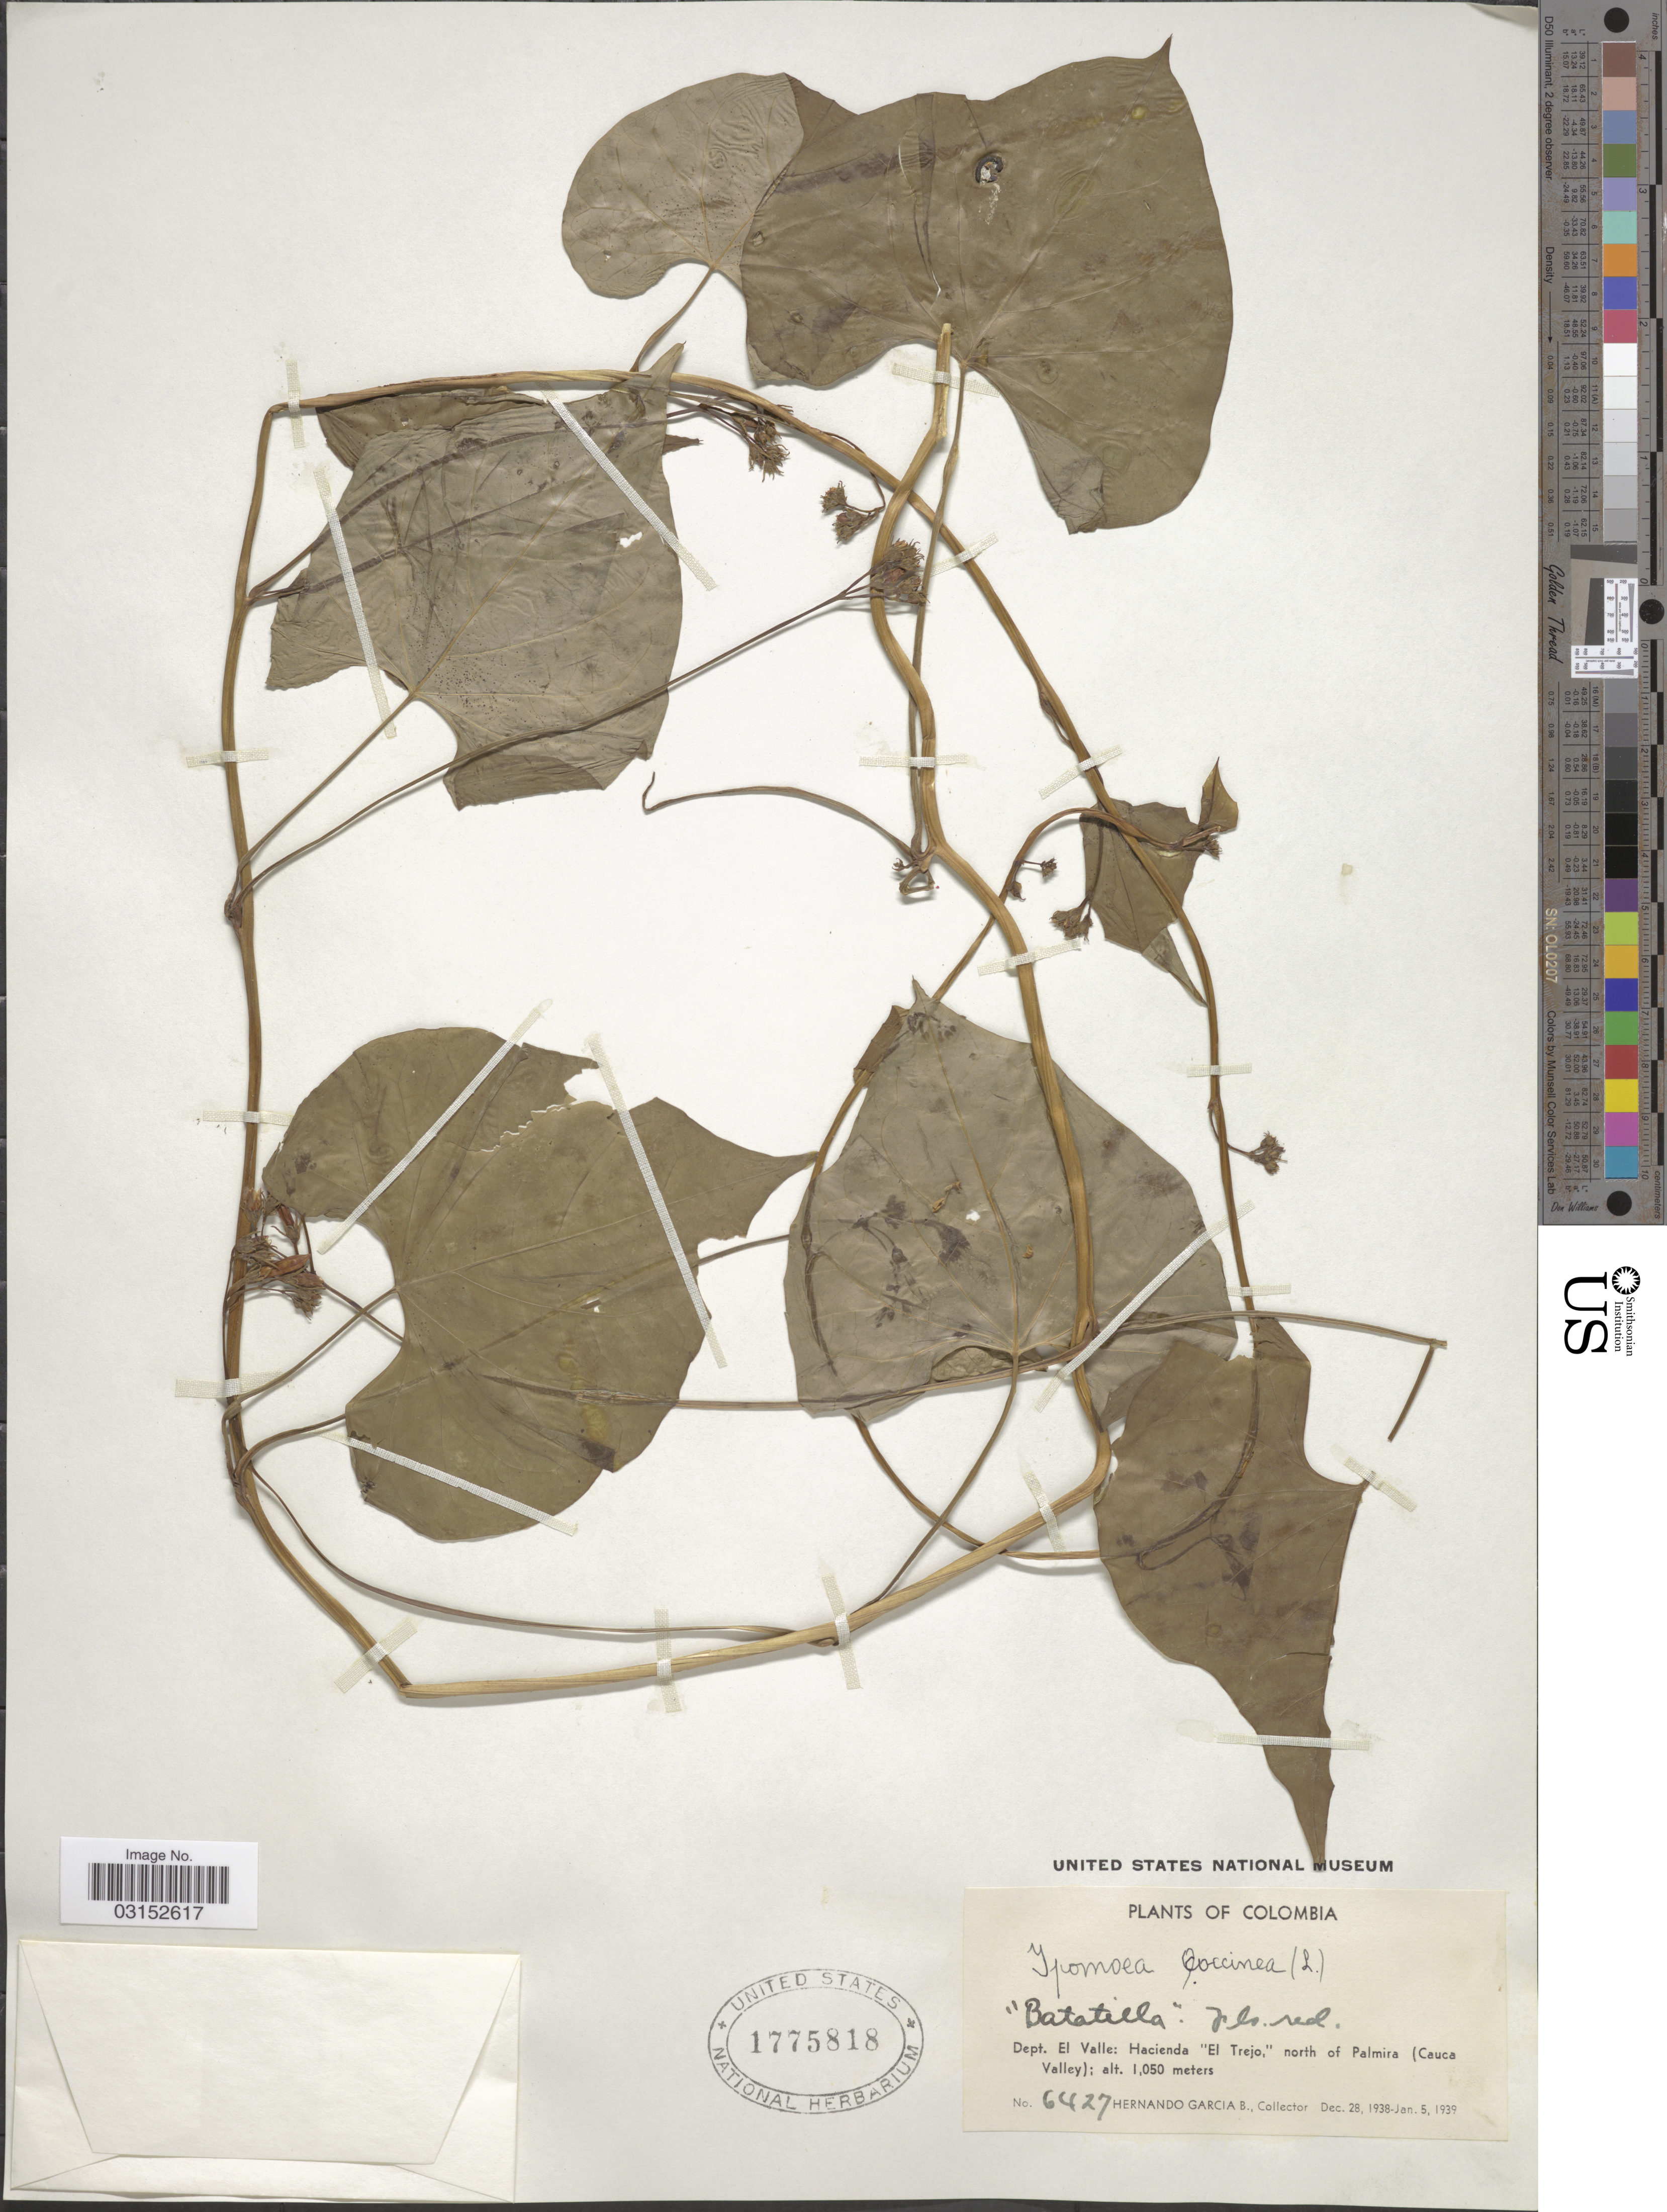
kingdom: Plantae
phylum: Tracheophyta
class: Magnoliopsida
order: Solanales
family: Convolvulaceae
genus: Ipomoea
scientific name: Ipomoea hederifolia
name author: L.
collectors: H. García Barriga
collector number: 6427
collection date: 1938-12-28/1939-01-05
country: Colombia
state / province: Valle del Cauca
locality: Dept. El Valle: Hacienda "El Trejo," north of Palmira (Cauca Valley).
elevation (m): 1050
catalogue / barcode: US 1775818